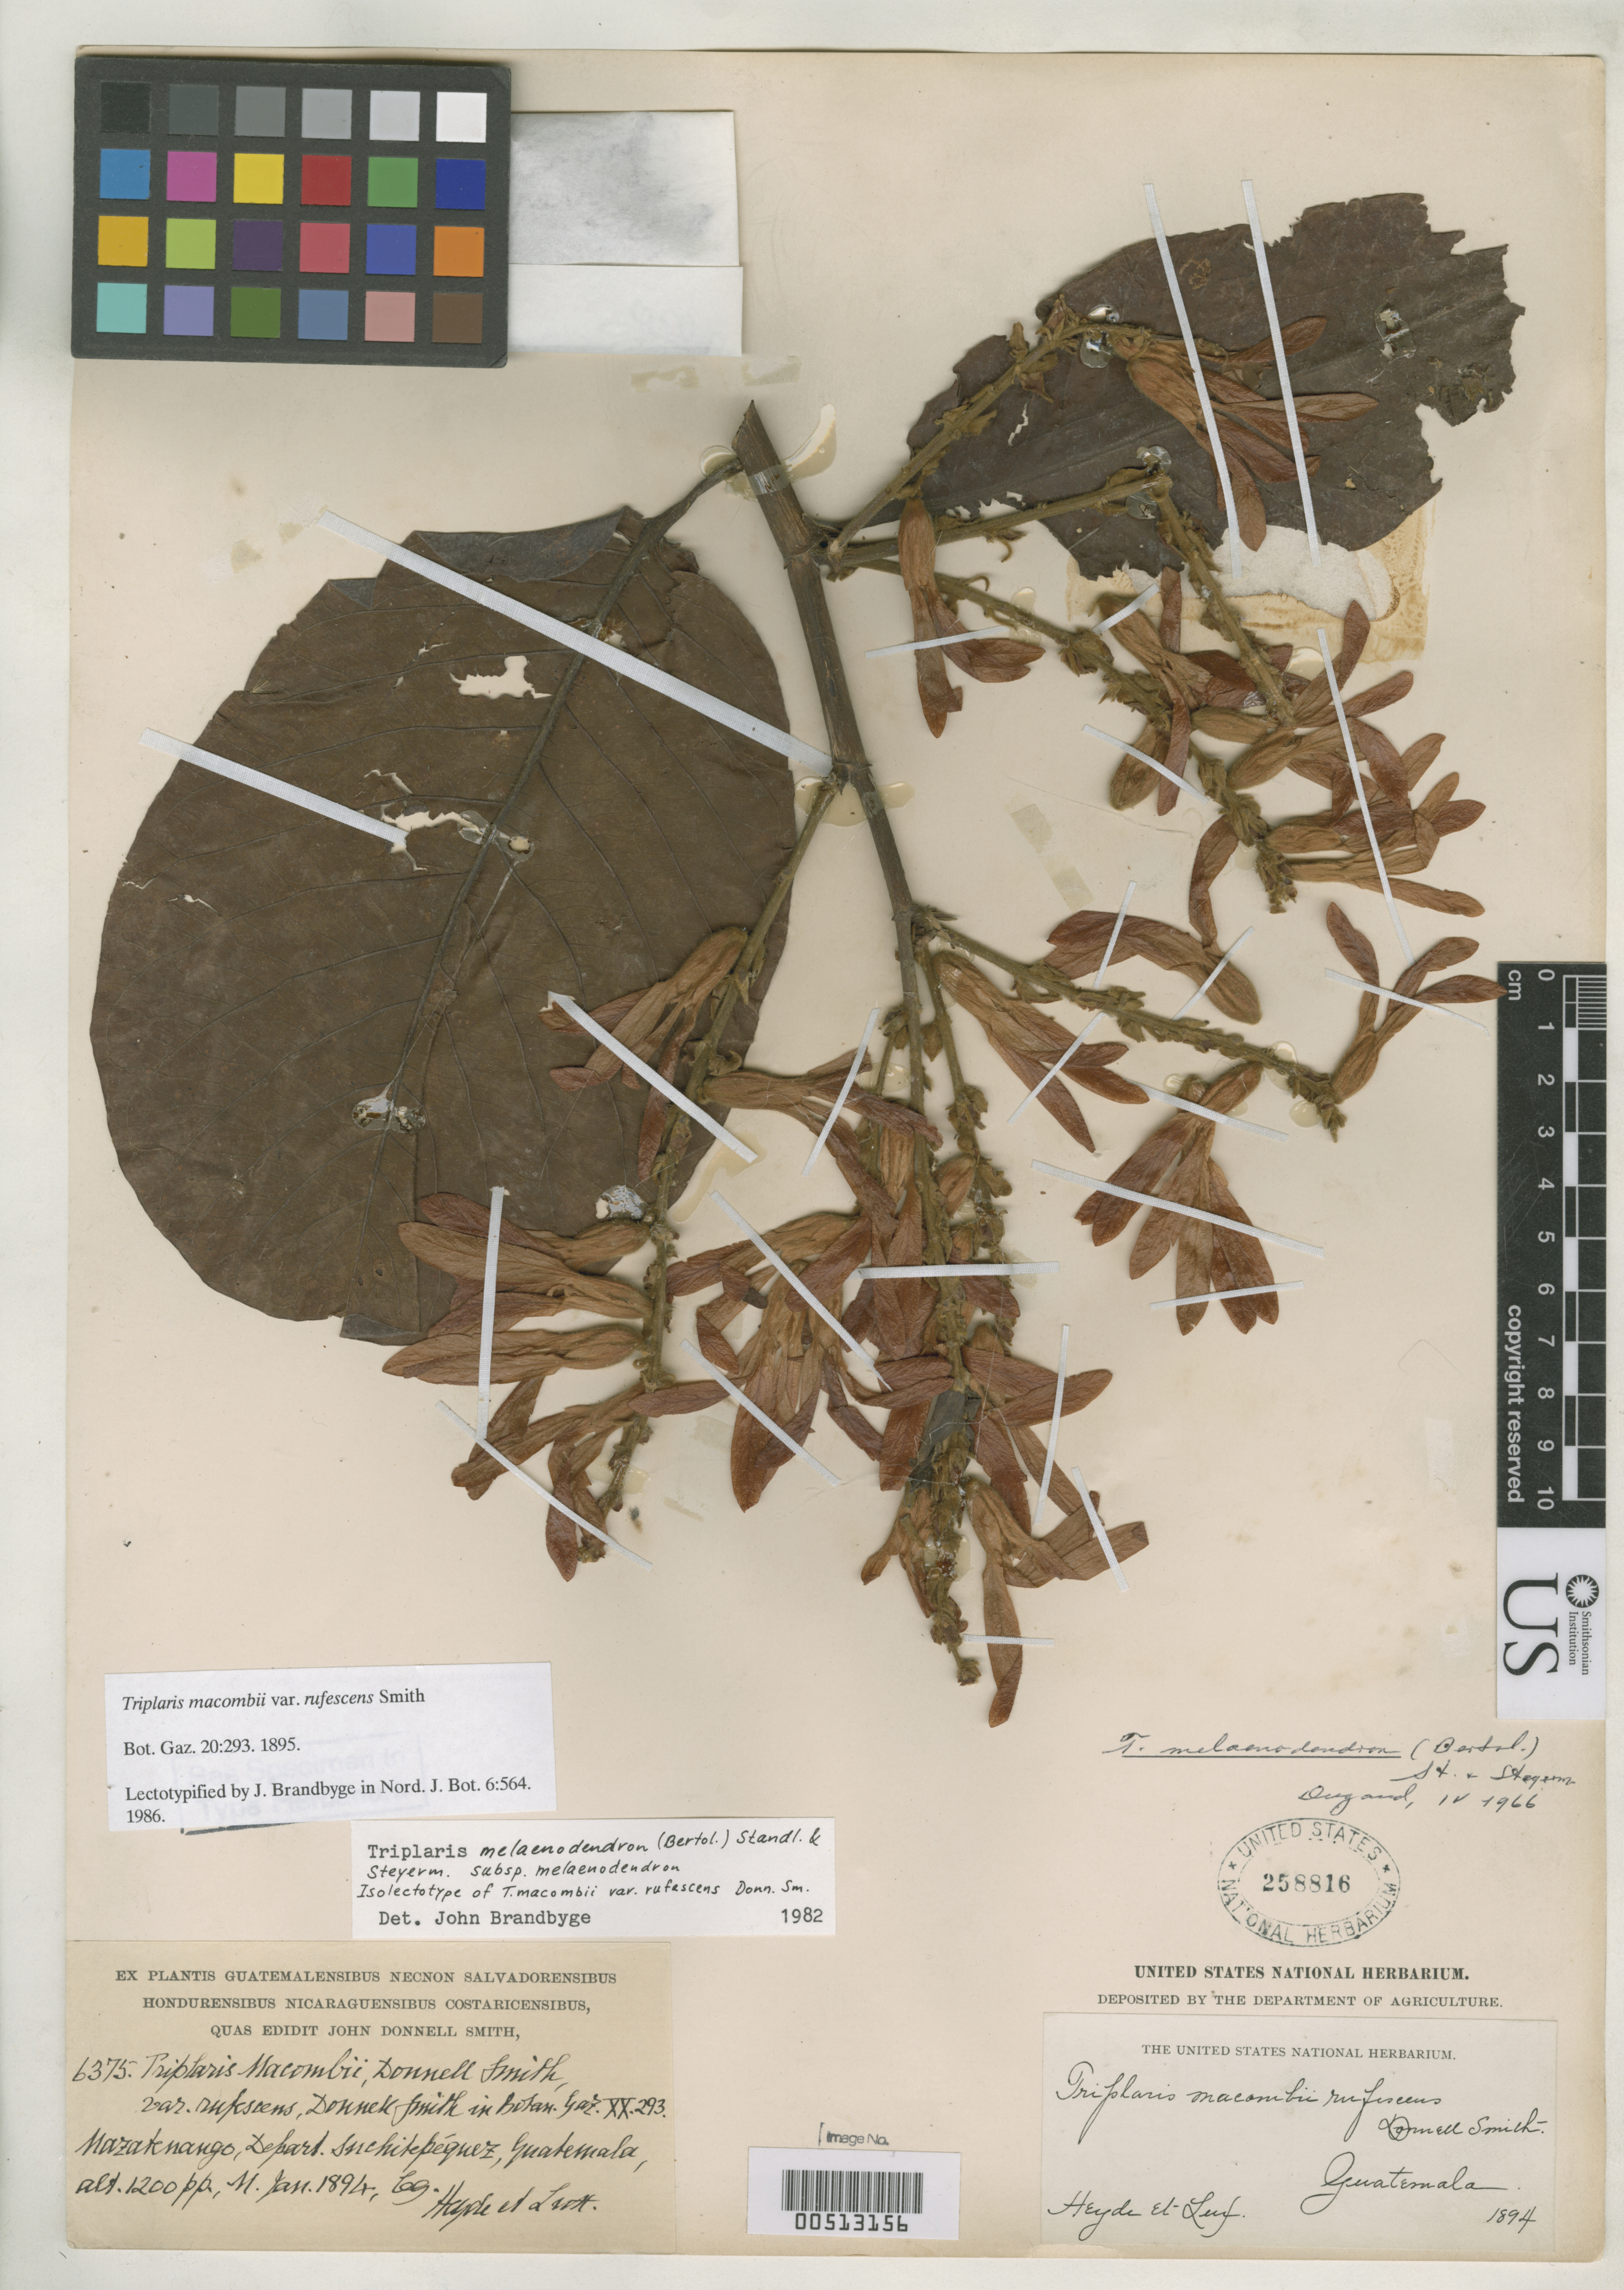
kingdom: Plantae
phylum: Tracheophyta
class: Magnoliopsida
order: Caryophyllales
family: Polygonaceae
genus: Triplaris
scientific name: Triplaris macombii var. rufescens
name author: Donn. Sm.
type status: Isolectotype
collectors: E. T. Heyde & E. Lux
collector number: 6375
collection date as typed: Jan 1894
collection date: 1894-01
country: Guatemala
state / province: Suchitepéquez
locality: Mazatenango.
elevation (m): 366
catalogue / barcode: US 258816